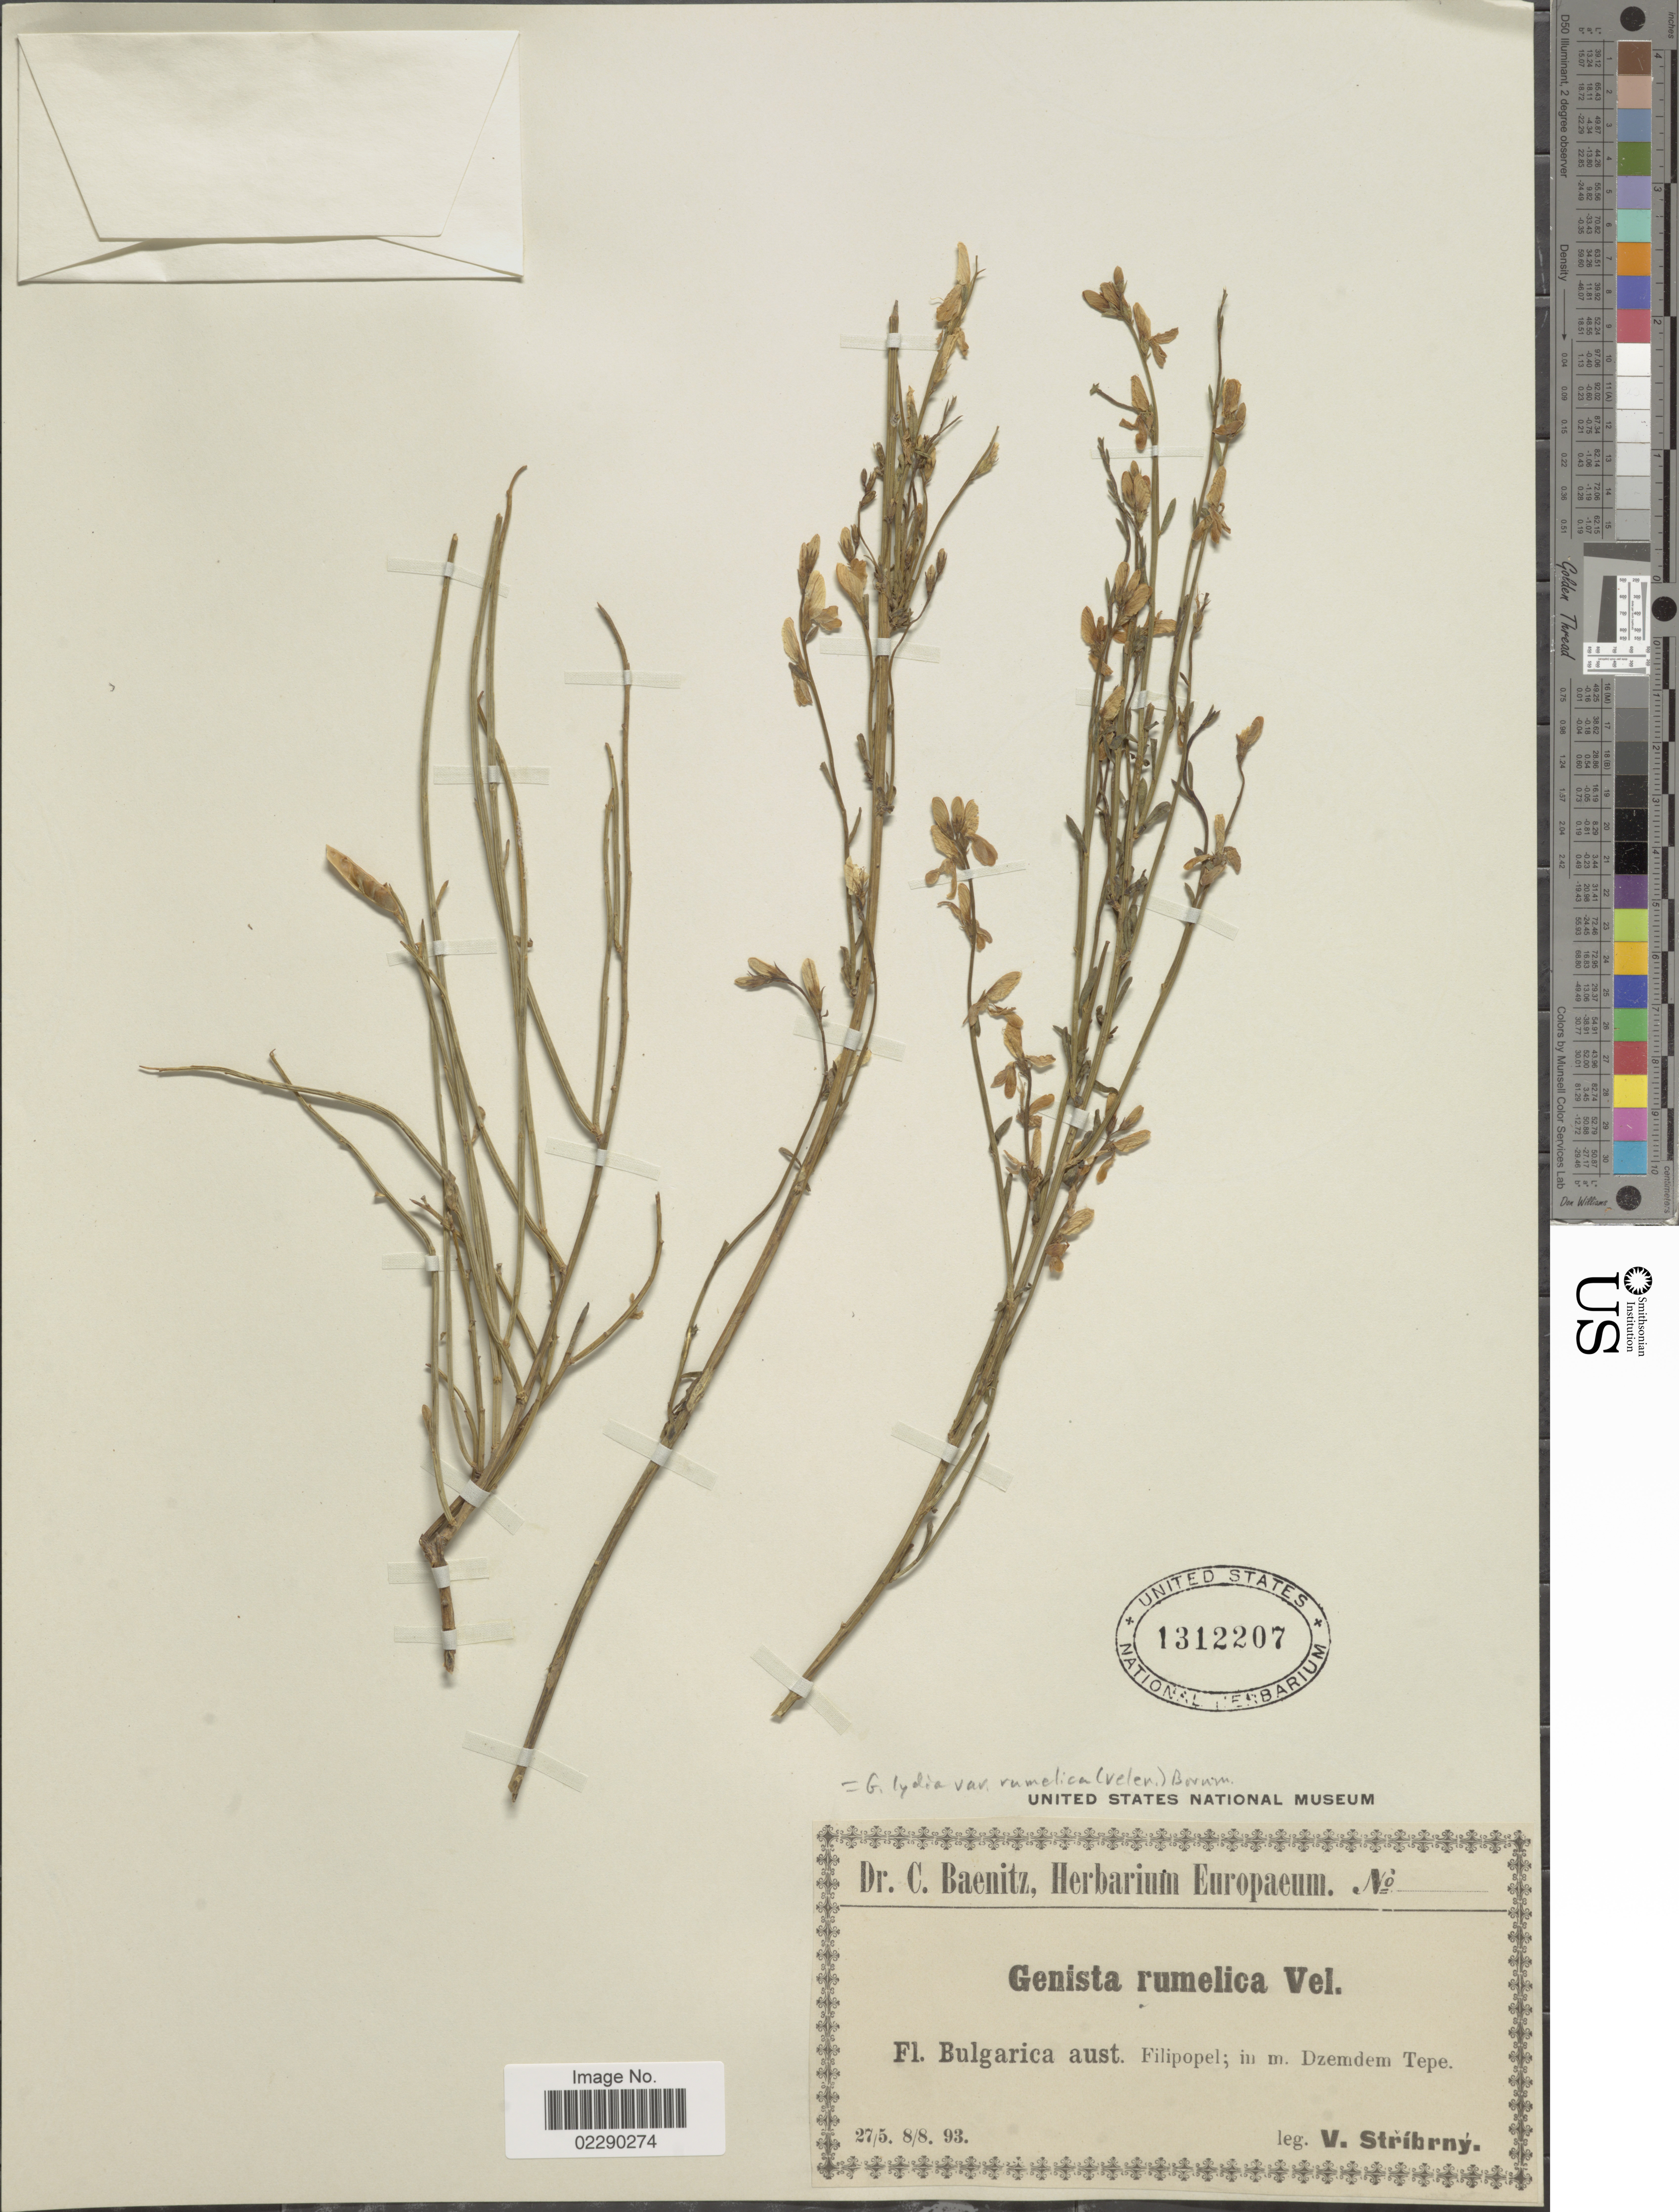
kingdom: Plantae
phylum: Tracheophyta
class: Magnoliopsida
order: Fabales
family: Fabaceae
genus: Genista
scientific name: Genista lydia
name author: Boiss.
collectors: V. Stribrny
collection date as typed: Transcribed d/m/y: 27/5/93 to 8/8/93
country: Bulgaria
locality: Bulgarica aust., Filipopel, in m. Dzemdem Tepe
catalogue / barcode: US 1312207